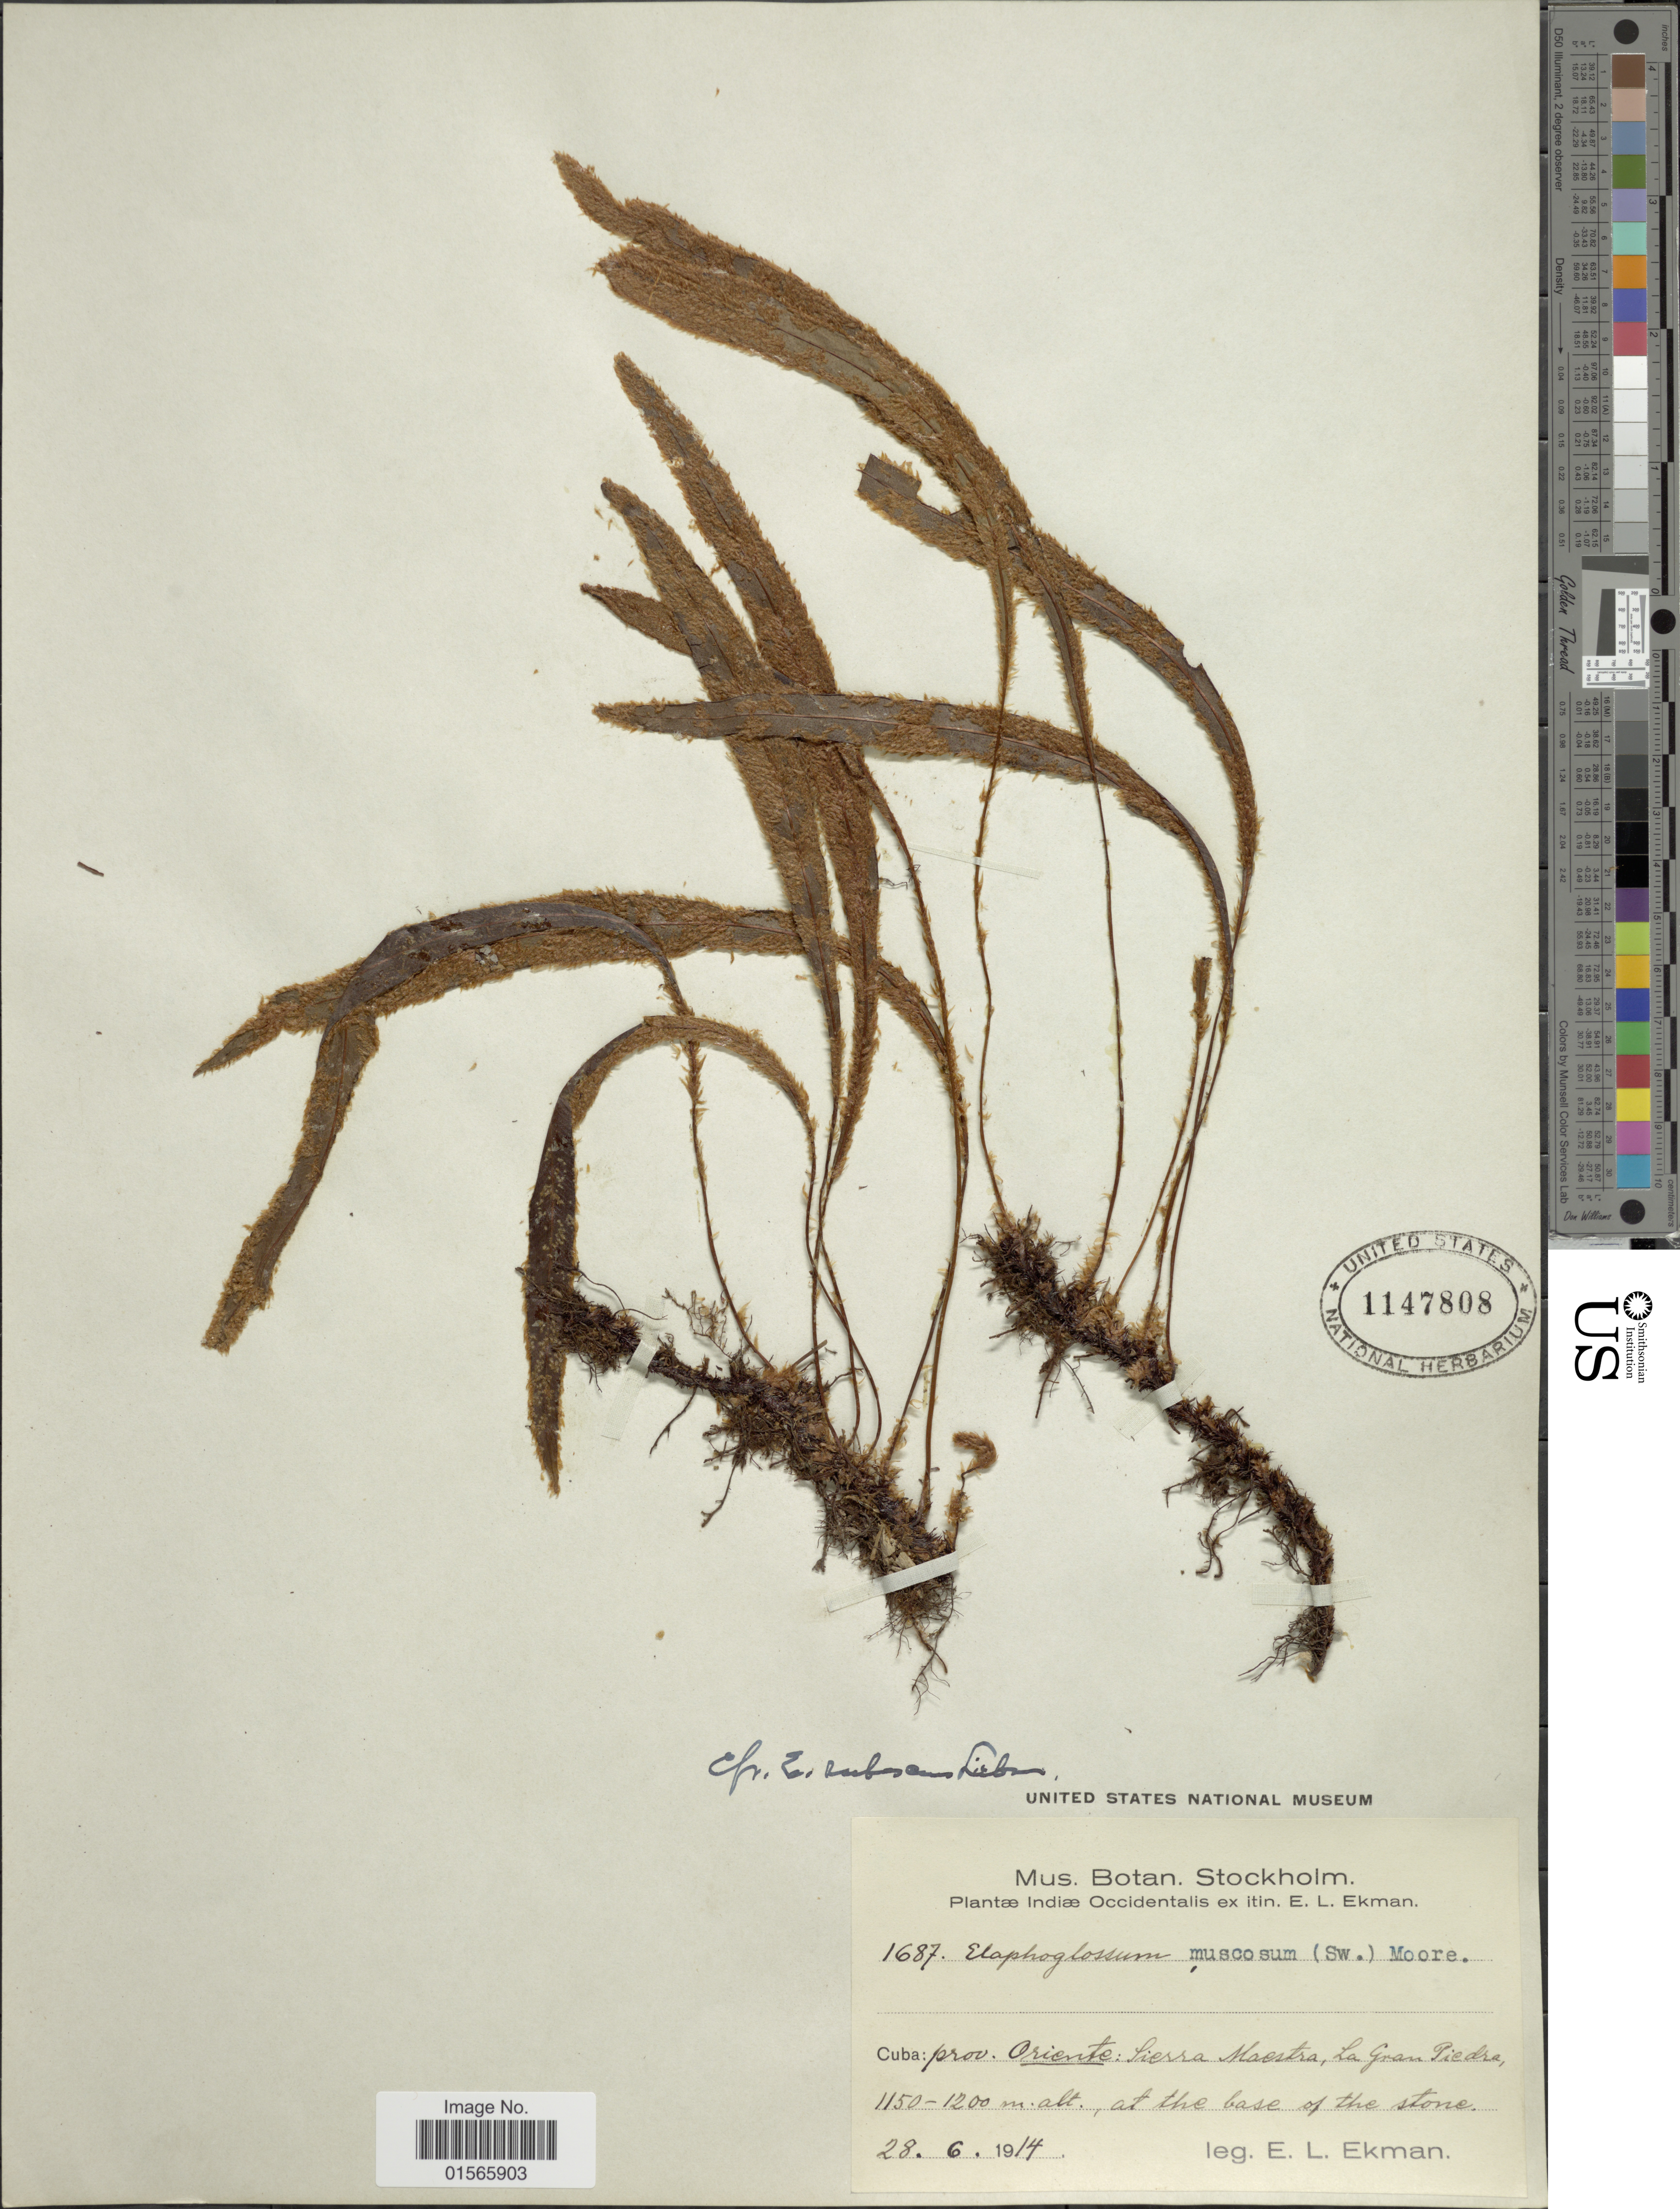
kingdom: Plantae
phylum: Tracheophyta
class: Polypodiopsida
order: Polypodiales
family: Dryopteridaceae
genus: Elaphoglossum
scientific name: Elaphoglossum rufescens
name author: (Liebm.) T. Moore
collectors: E. L. Ekman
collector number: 1687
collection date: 1914-06-28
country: Cuba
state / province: Oriente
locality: Sierra Maestra, La Gran Piedra, at the base of the stone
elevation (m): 1150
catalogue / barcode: US 1147808